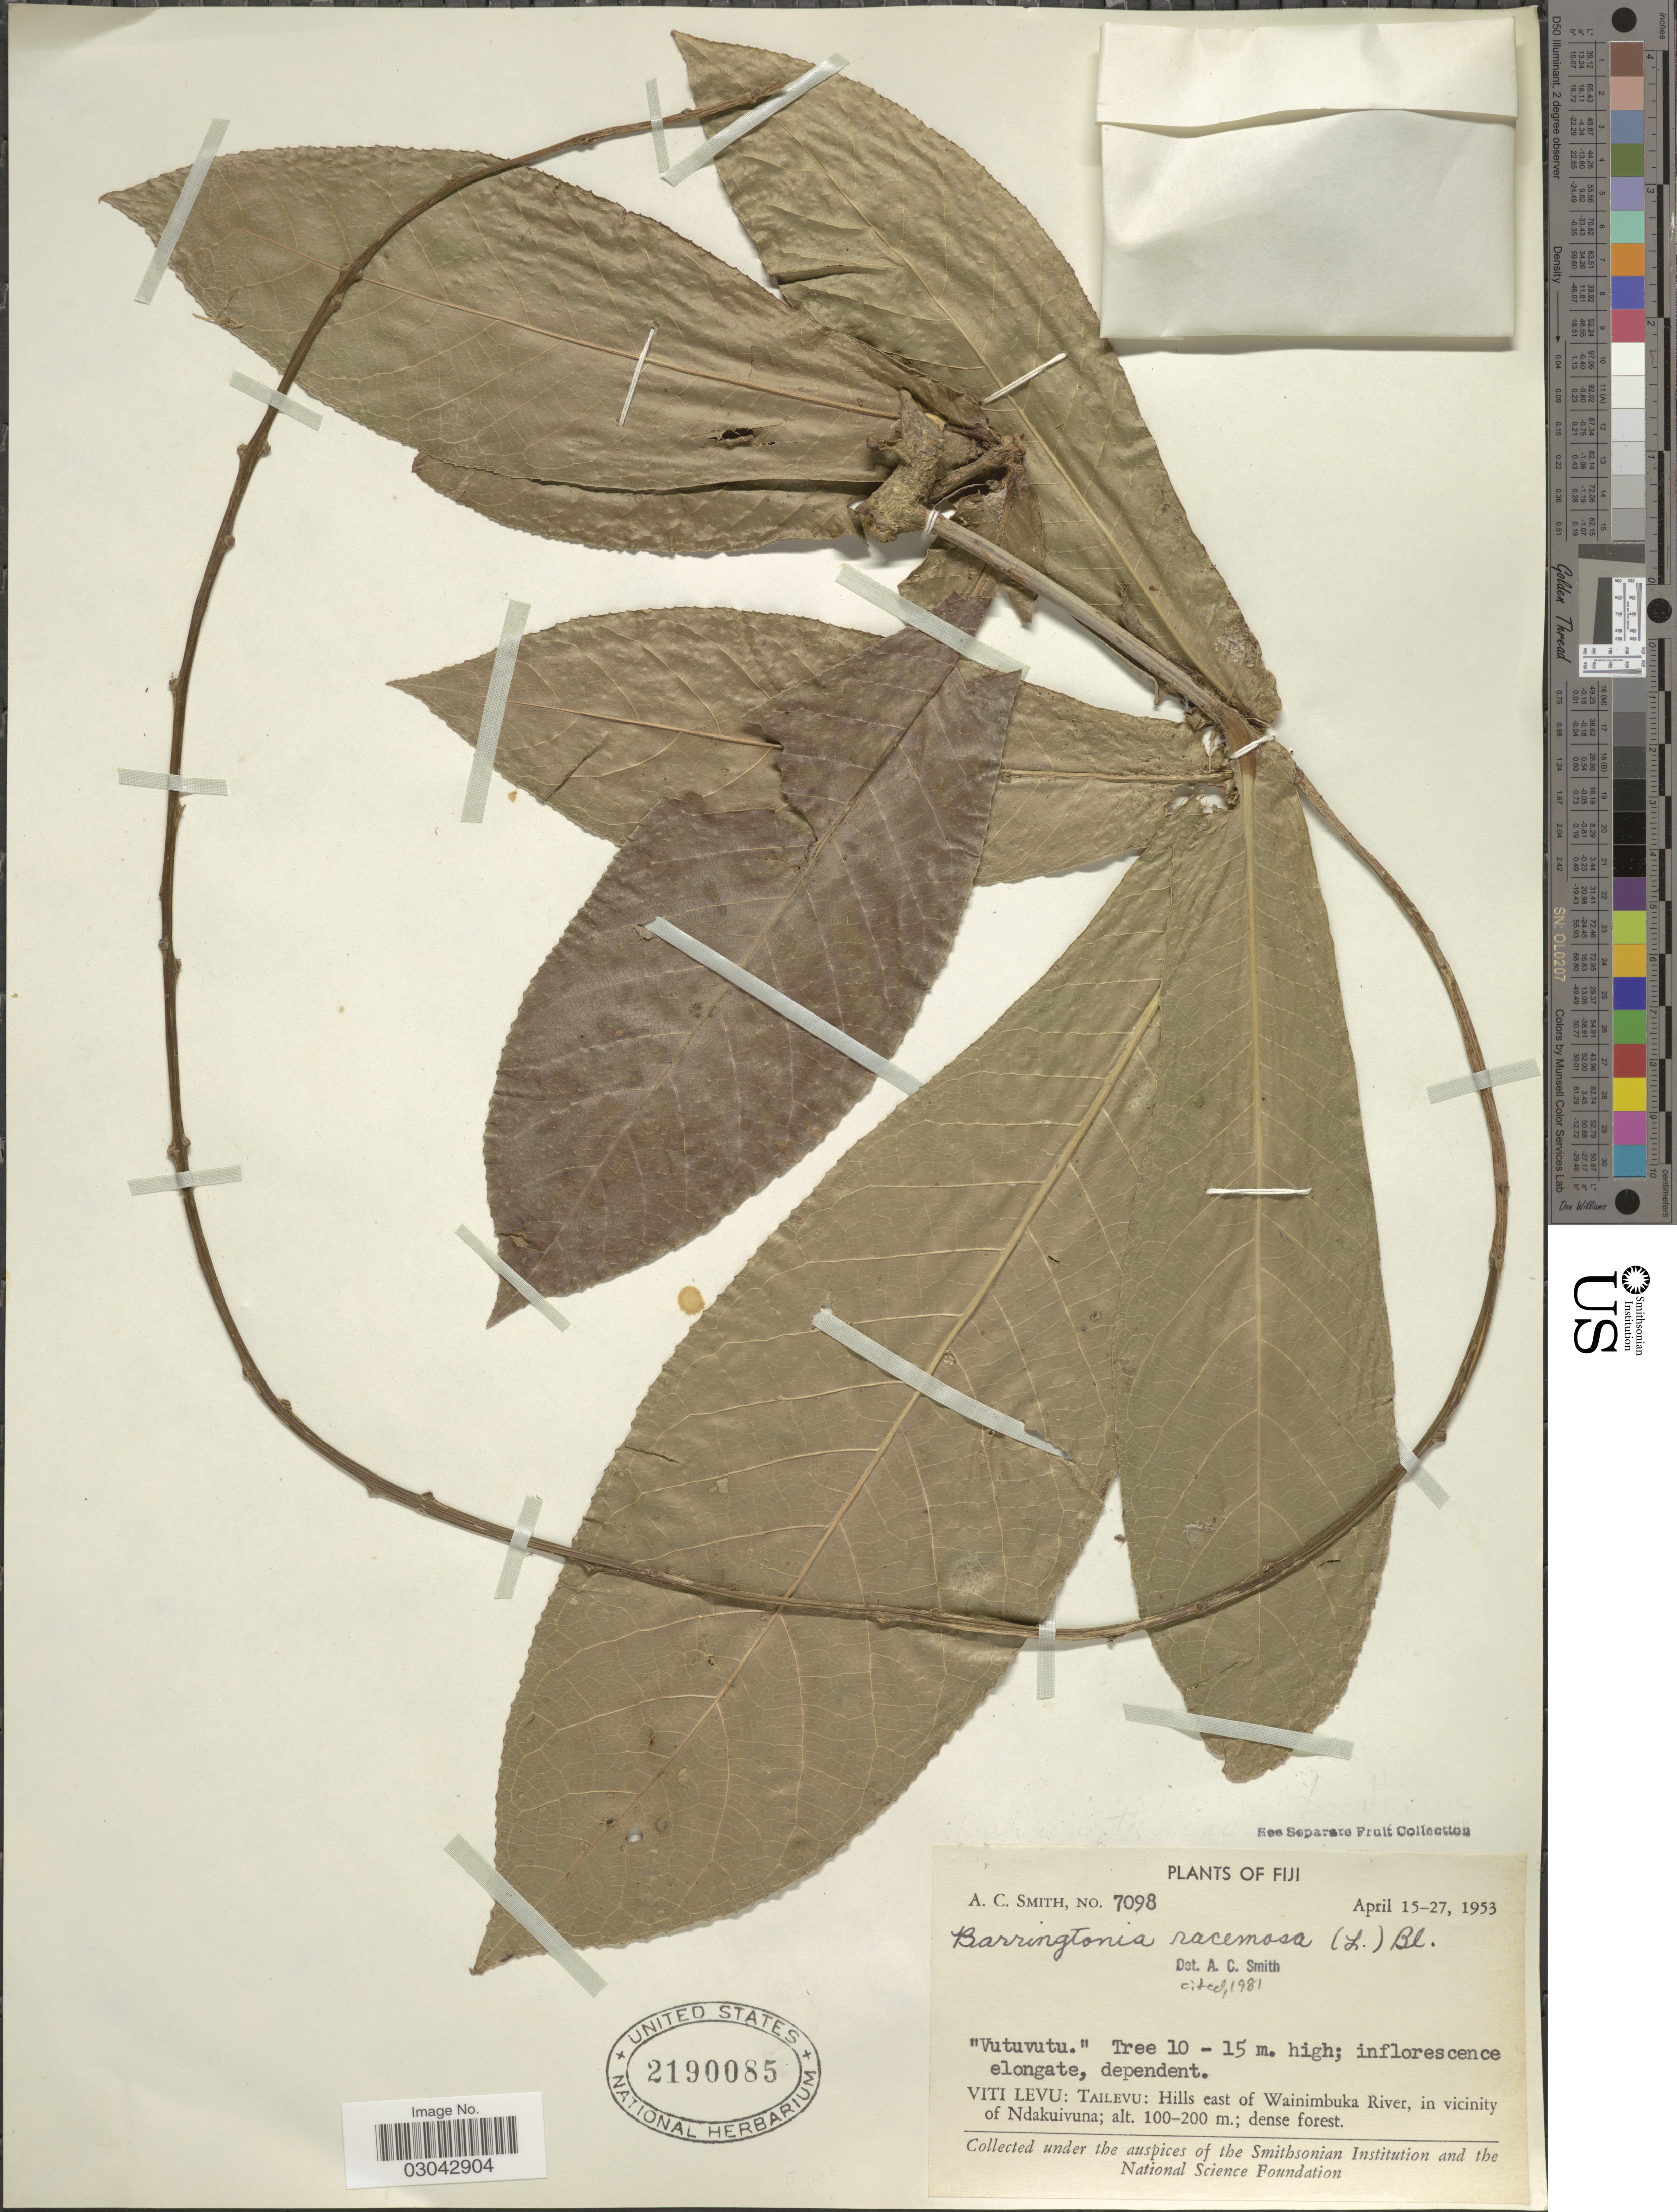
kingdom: Plantae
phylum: Tracheophyta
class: Magnoliopsida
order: Ericales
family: Lecythidaceae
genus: Barringtonia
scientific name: Barringtonia racemosa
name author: (L.) Spreng.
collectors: A. C. Smith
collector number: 7098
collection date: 1953-04-15/1953-04-27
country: Fiji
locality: Viti Levu: Tailevu: Hills east of Wainimbuka River, in vicinity of Ndakuivuna.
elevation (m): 100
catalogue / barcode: US 2190085